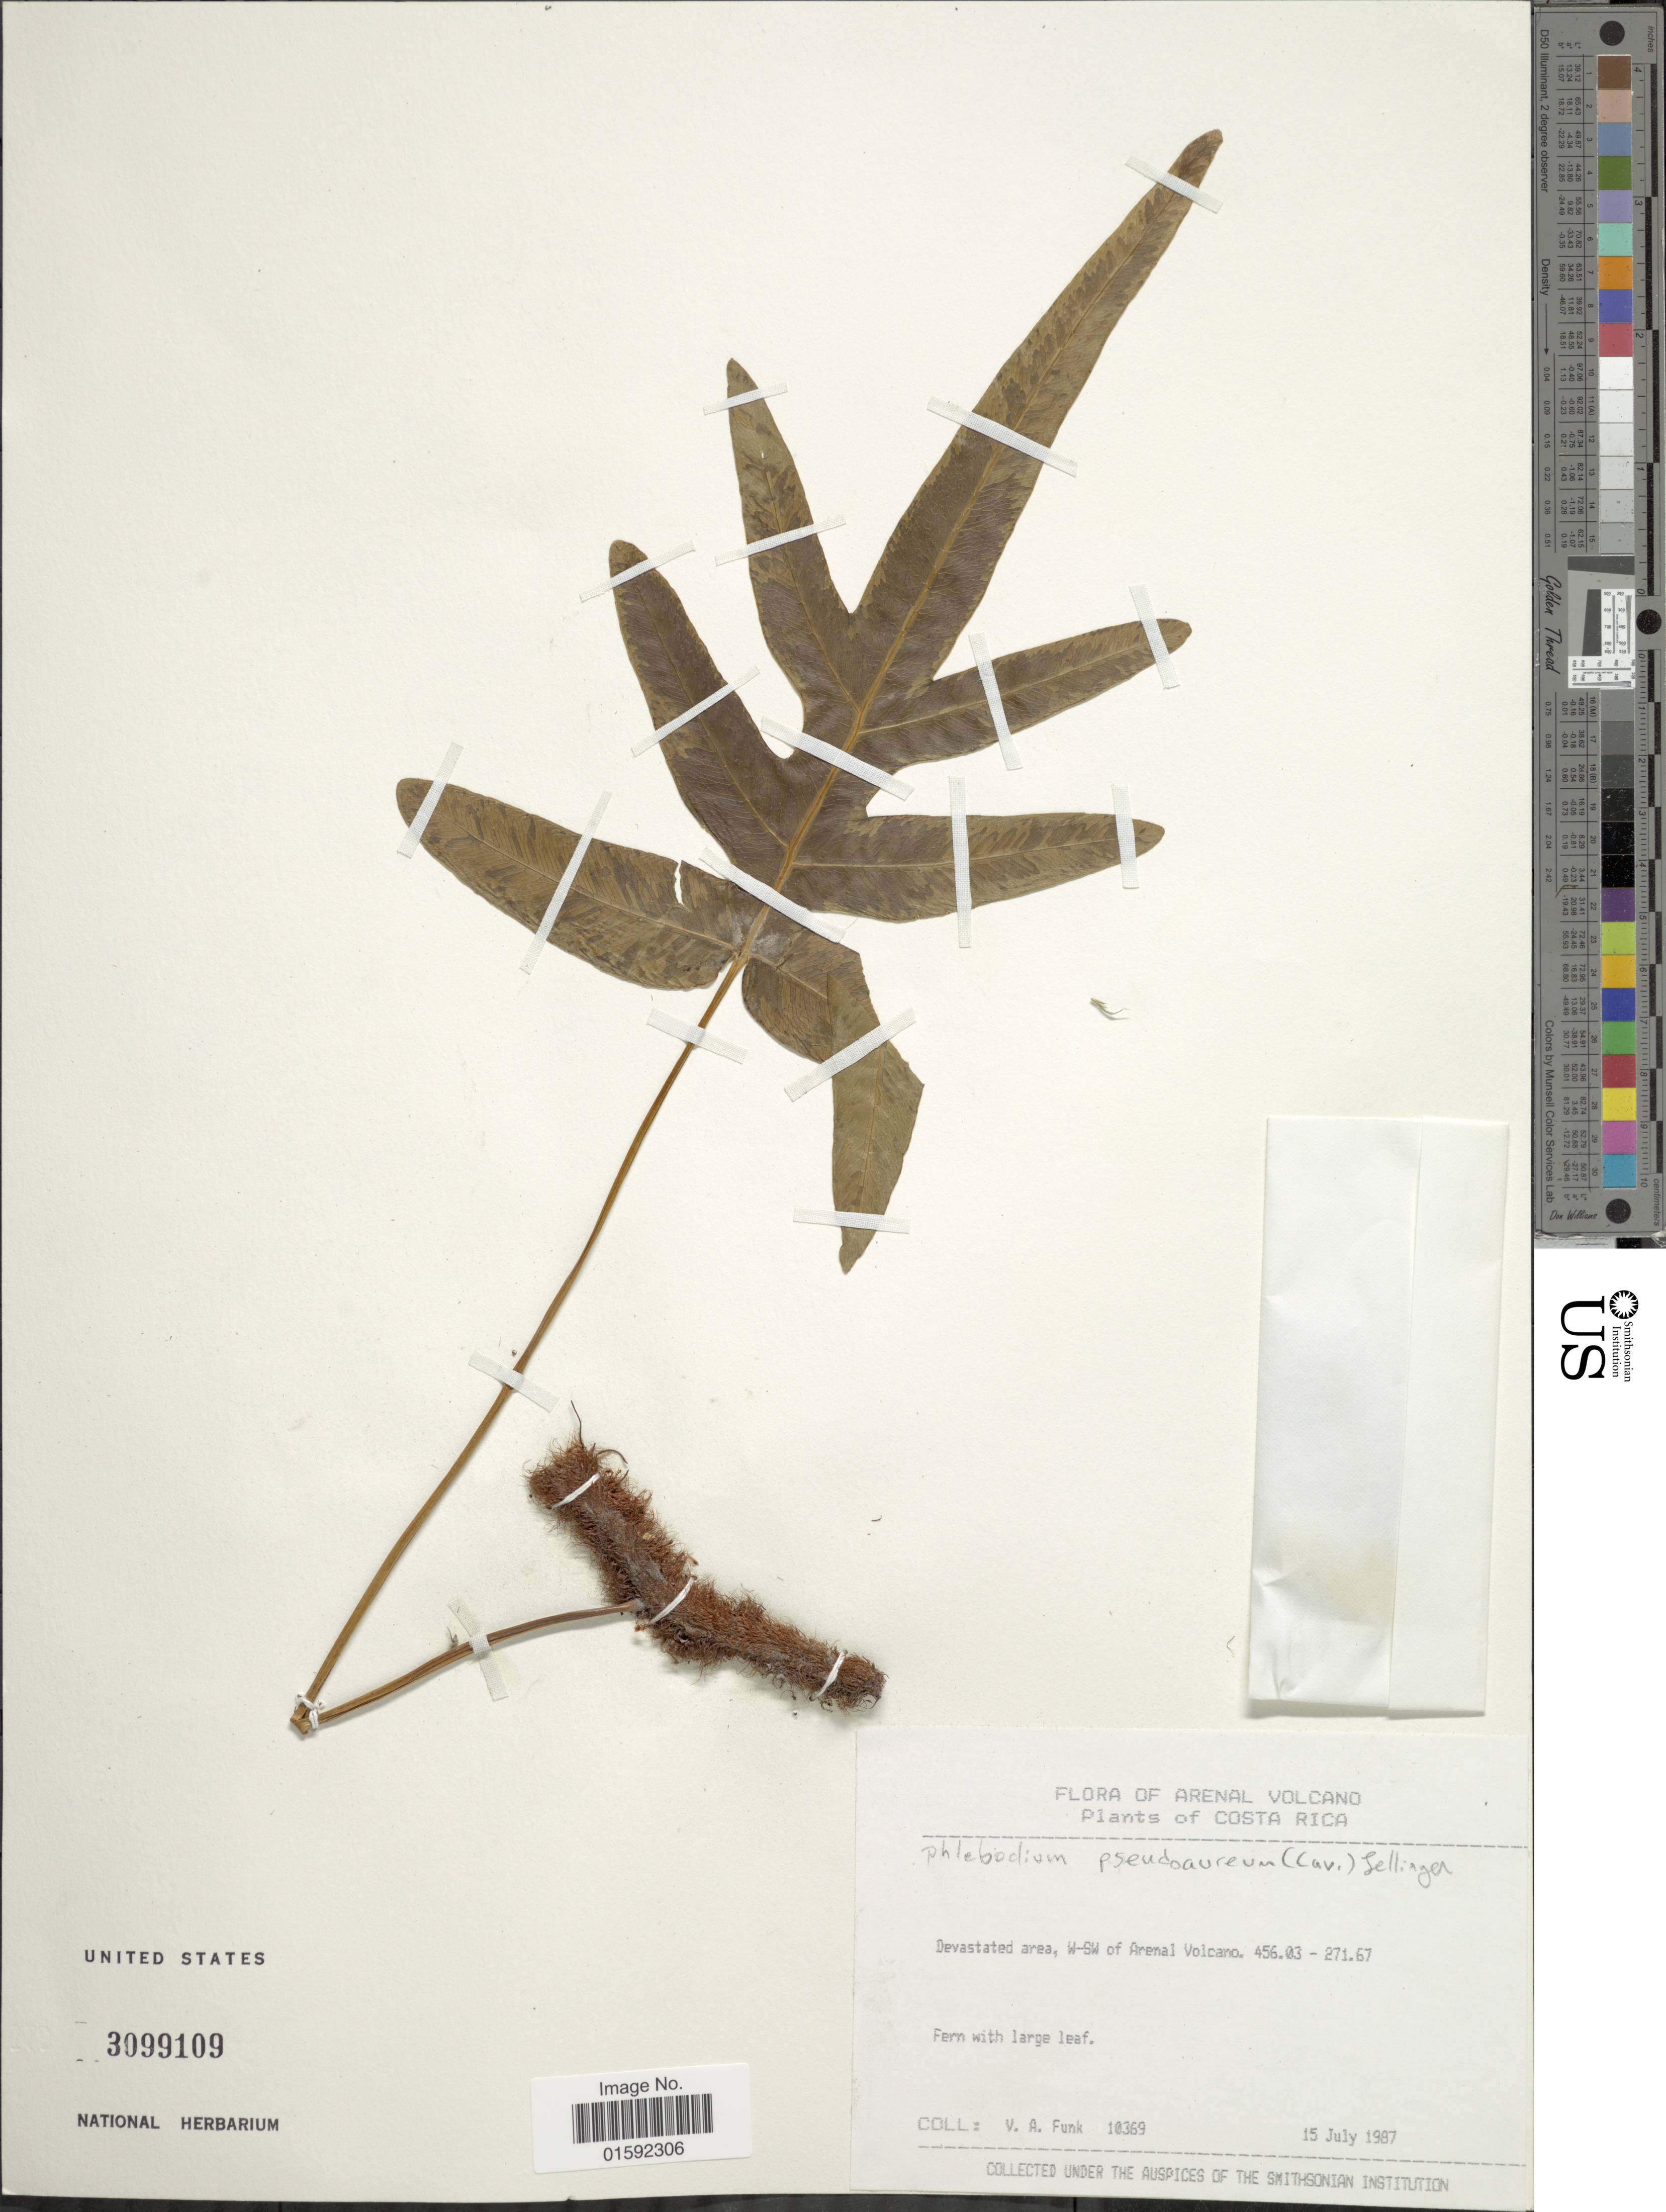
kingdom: Plantae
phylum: Tracheophyta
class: Polypodiopsida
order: Polypodiales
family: Polypodiaceae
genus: Phlebodium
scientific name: Phlebodium pseudoaureum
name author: (Cav.) Lellinger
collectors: V. Funk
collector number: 10369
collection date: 1987-07-15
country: Costa Rica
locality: Arenal volcano, Costa Rica, Devastated area, W-SW of Arenal Volcano. 456.03-271.67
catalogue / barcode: US 3099109